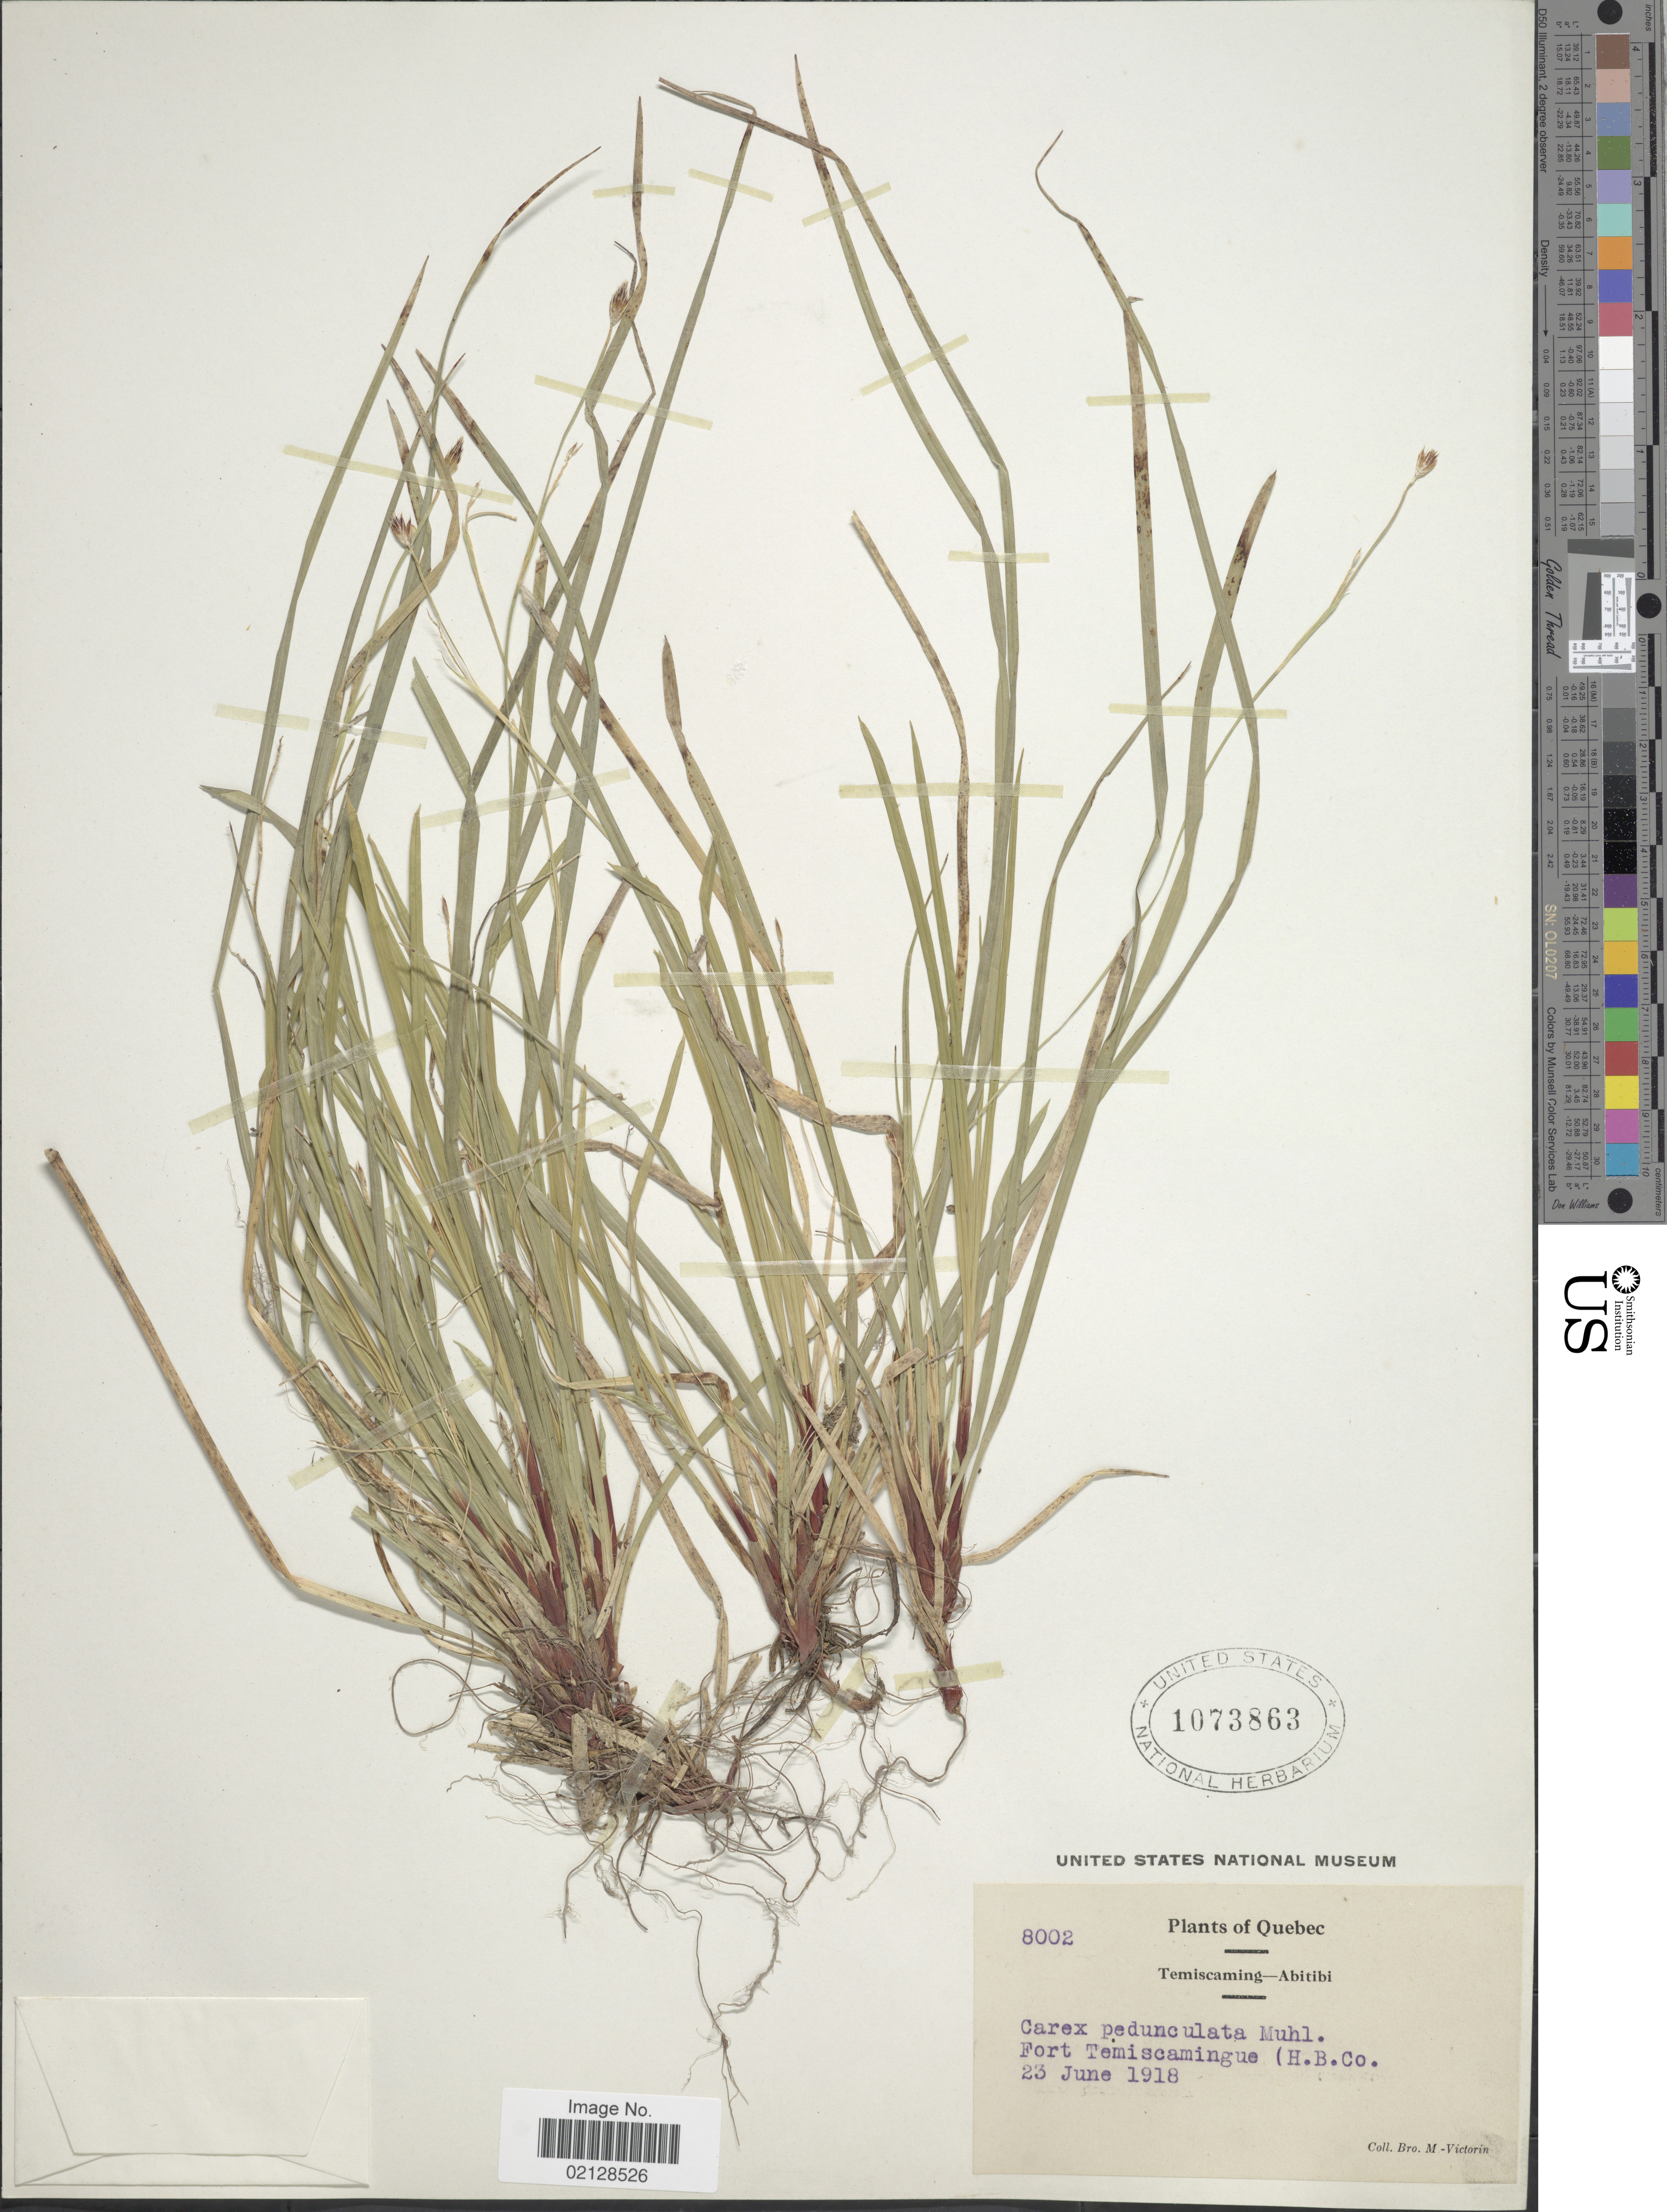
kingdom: Plantae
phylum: Tracheophyta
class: Liliopsida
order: Poales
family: Cyperaceae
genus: Carex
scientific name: Carex pedunculata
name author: Muhl. ex Willd.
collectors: Fr. Marie-Victorin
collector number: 8002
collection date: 1918-06-23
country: Canada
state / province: Quebec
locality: Fort Temiscamingue, Temiscaming - Abitbi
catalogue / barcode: US 1073863